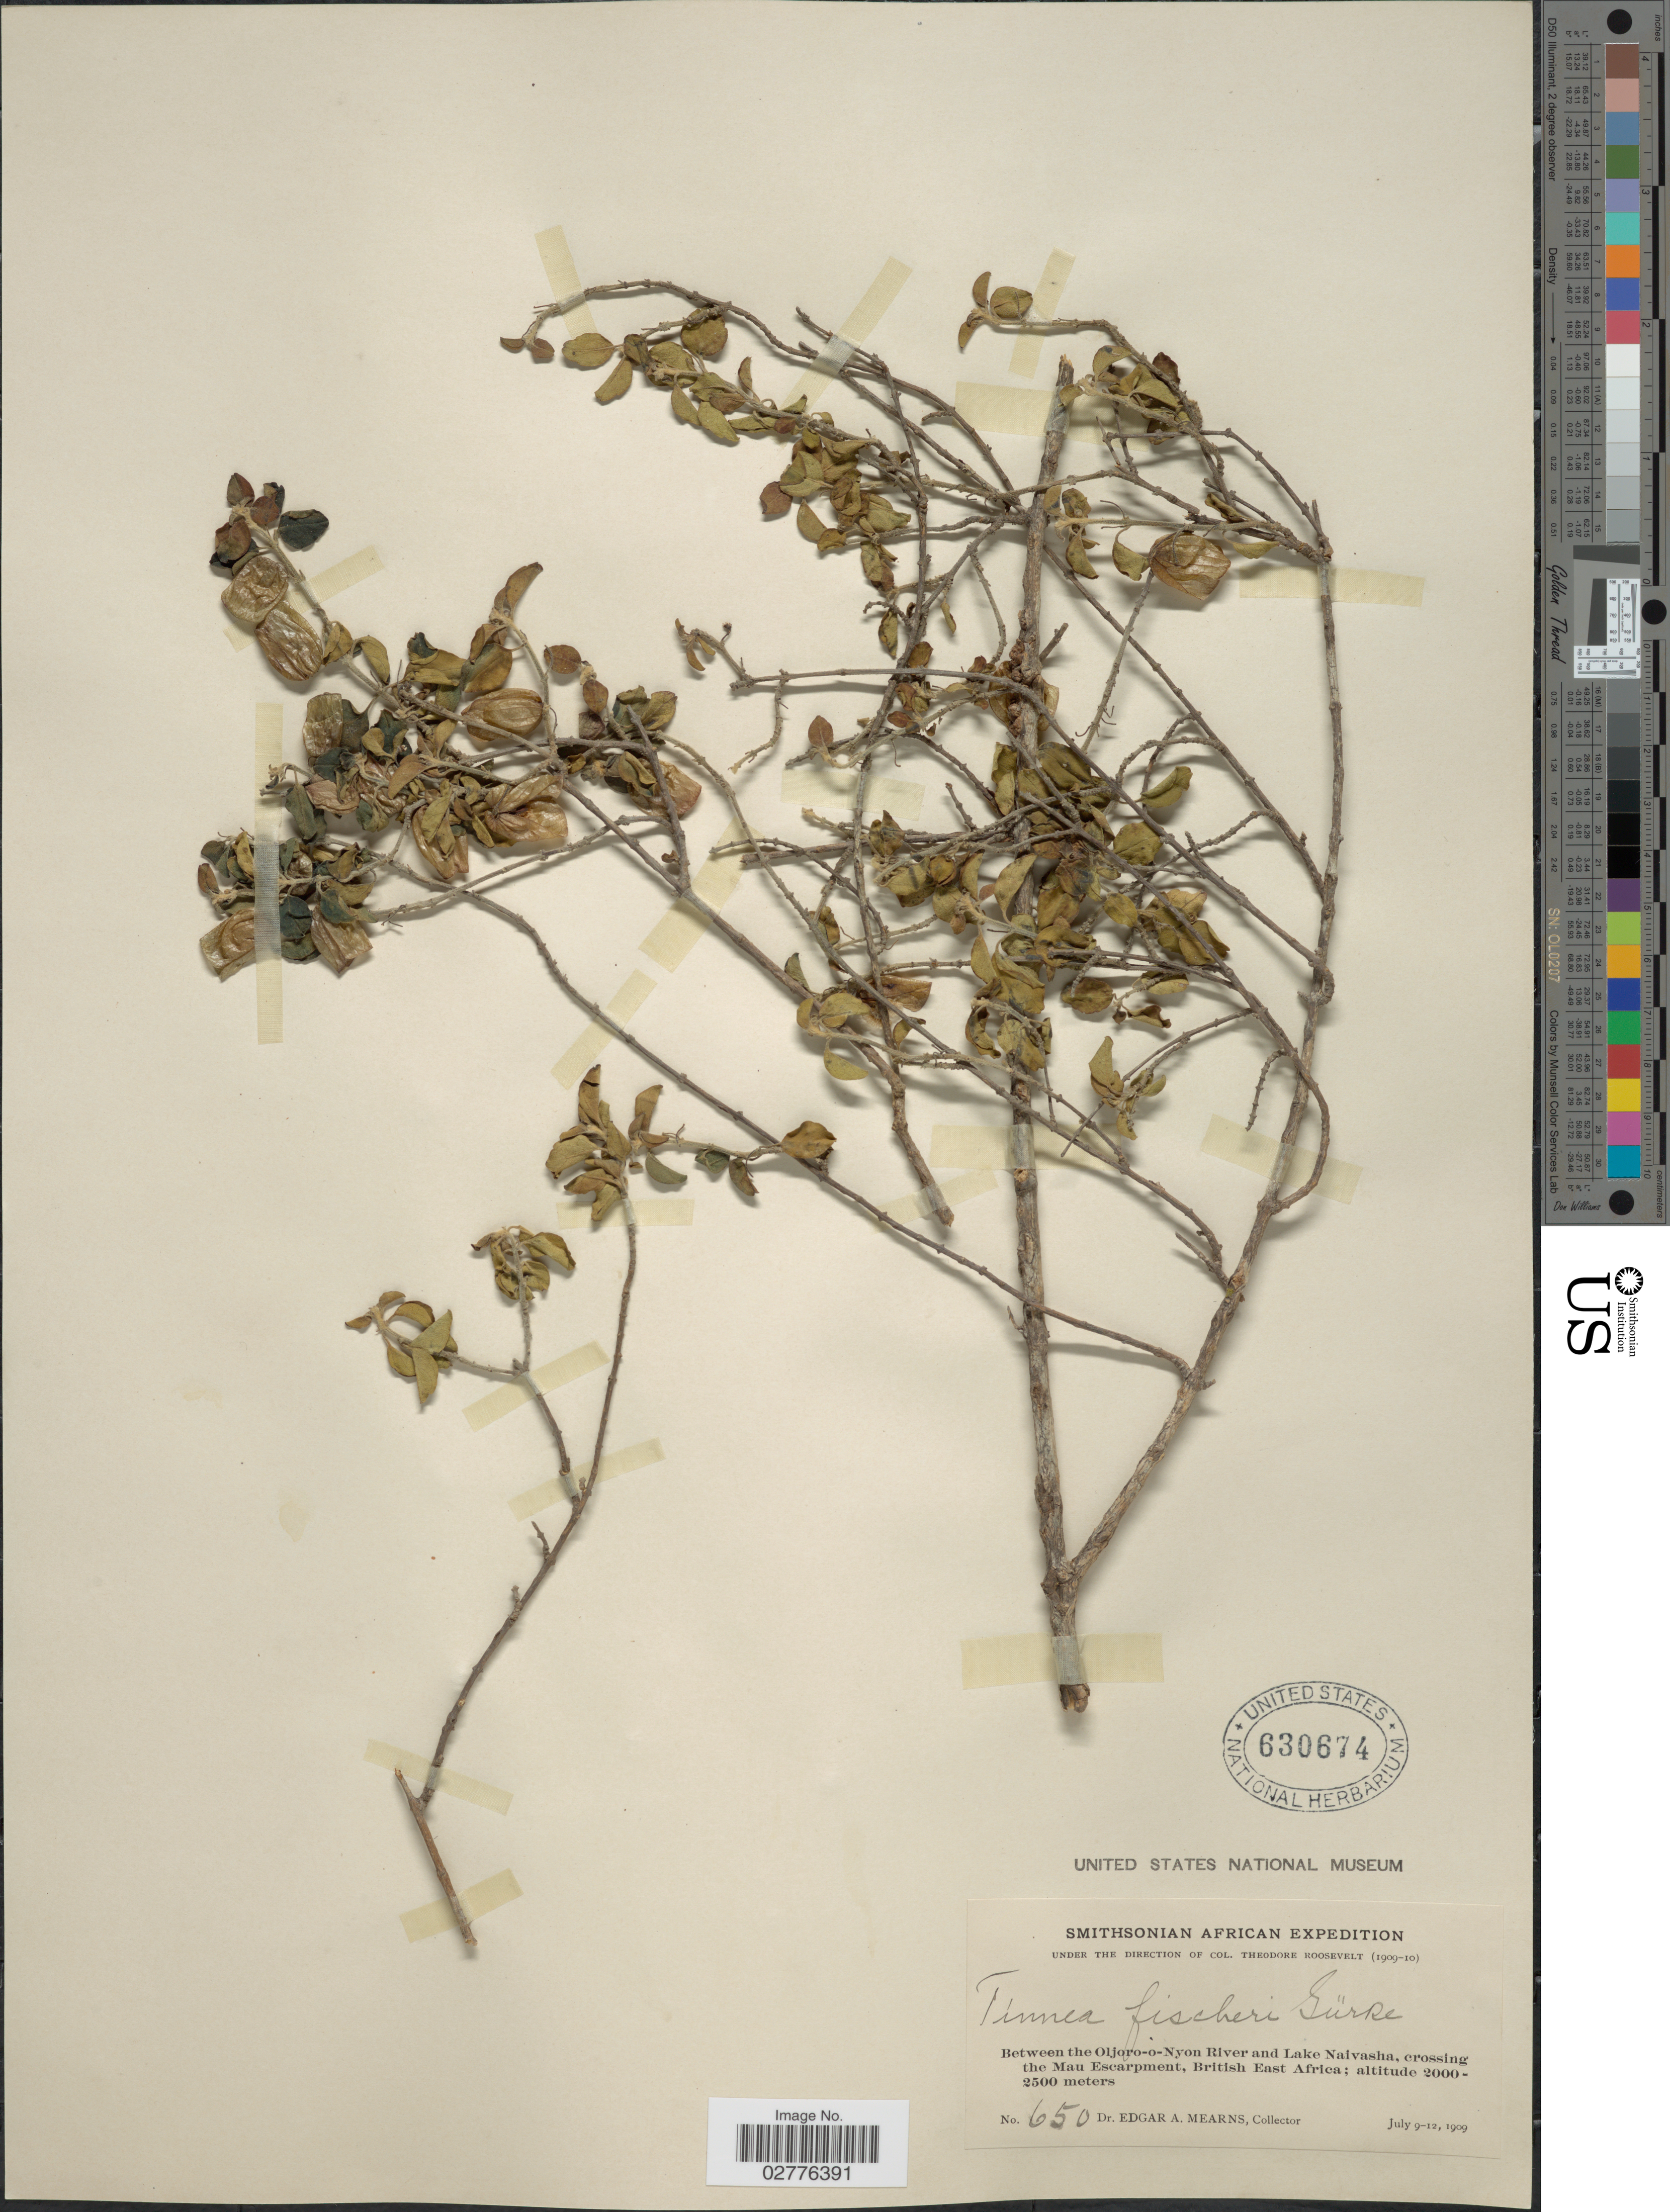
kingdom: Plantae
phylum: Tracheophyta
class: Magnoliopsida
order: Lamiales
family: Lamiaceae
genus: Tinnea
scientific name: Tinnea fischeri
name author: Gürke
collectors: E. A. Mearns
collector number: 650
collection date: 1909-07-09/1909-07-12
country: Kenya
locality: Between the Oljoro-o-Nyon River and Lake Naivasha, crossing the Mau Escarpment, British East Africa.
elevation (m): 2000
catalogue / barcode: US 630674